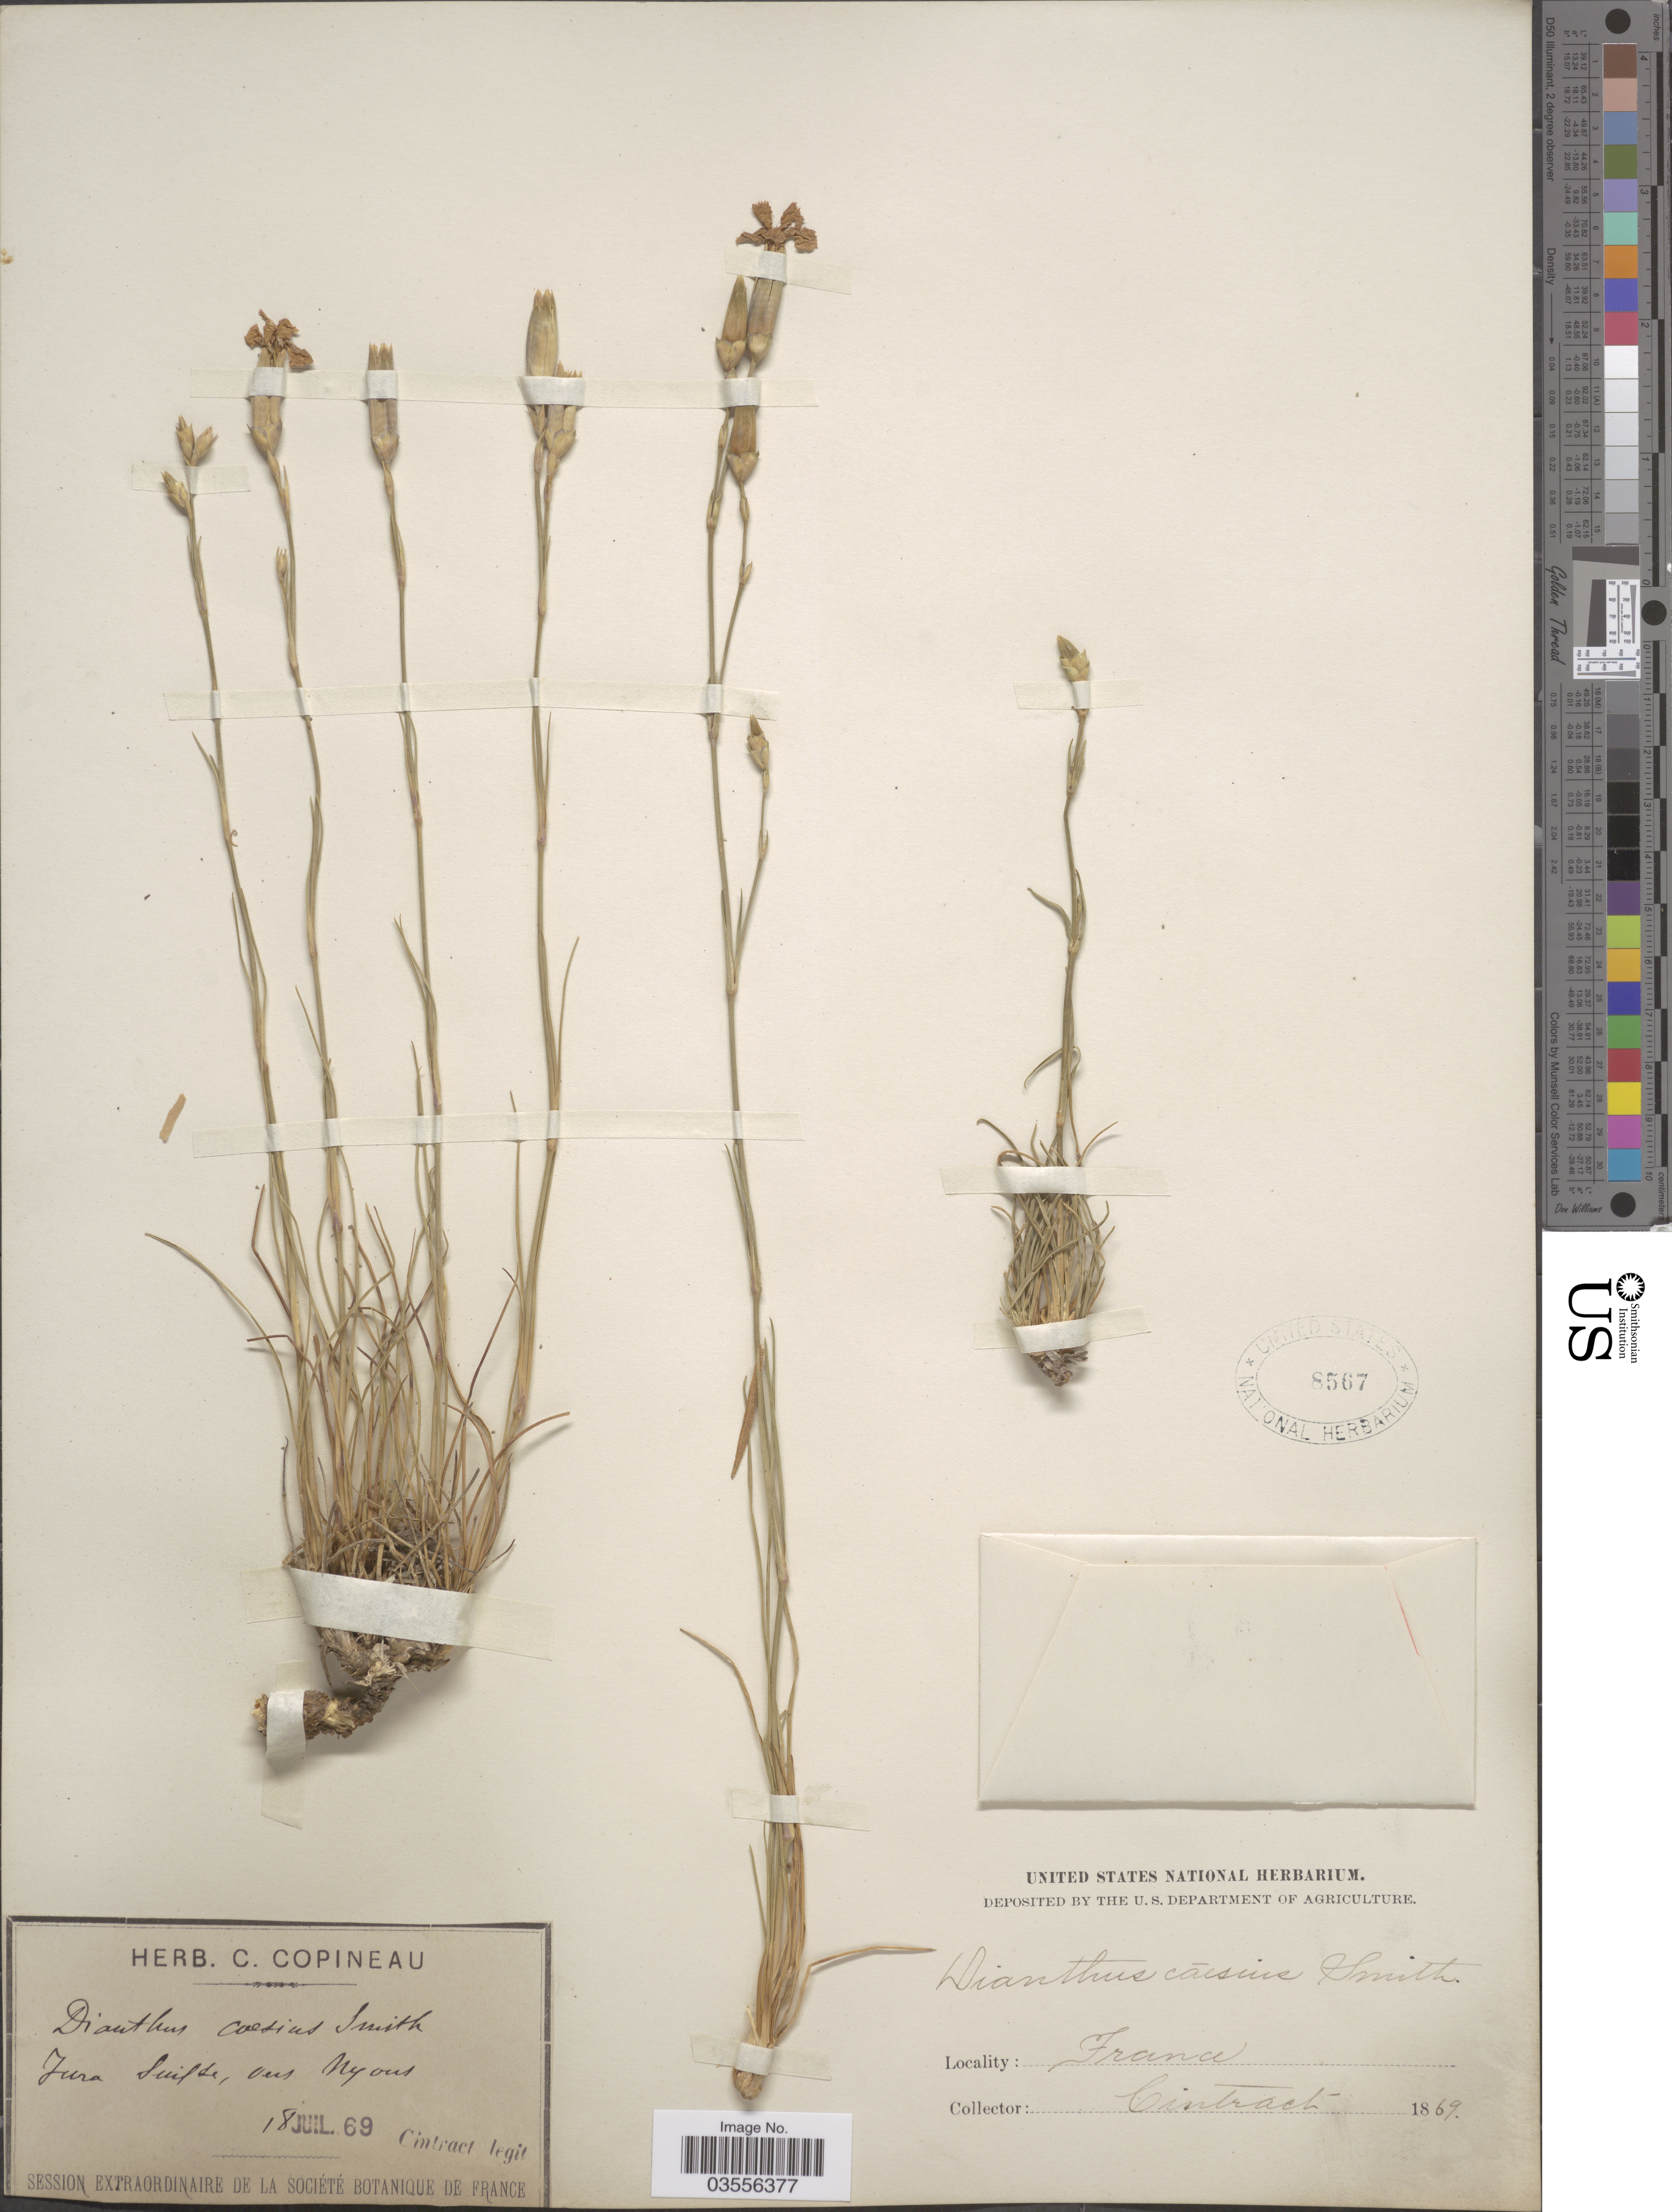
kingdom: Plantae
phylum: Tracheophyta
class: Magnoliopsida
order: Caryophyllales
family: Caryophyllaceae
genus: Dianthus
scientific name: Dianthus caesius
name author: Sm.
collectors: Cintract, --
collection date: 1869-07-18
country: Switzerland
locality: Jura Suisse, vers Nyons.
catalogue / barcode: US 8567